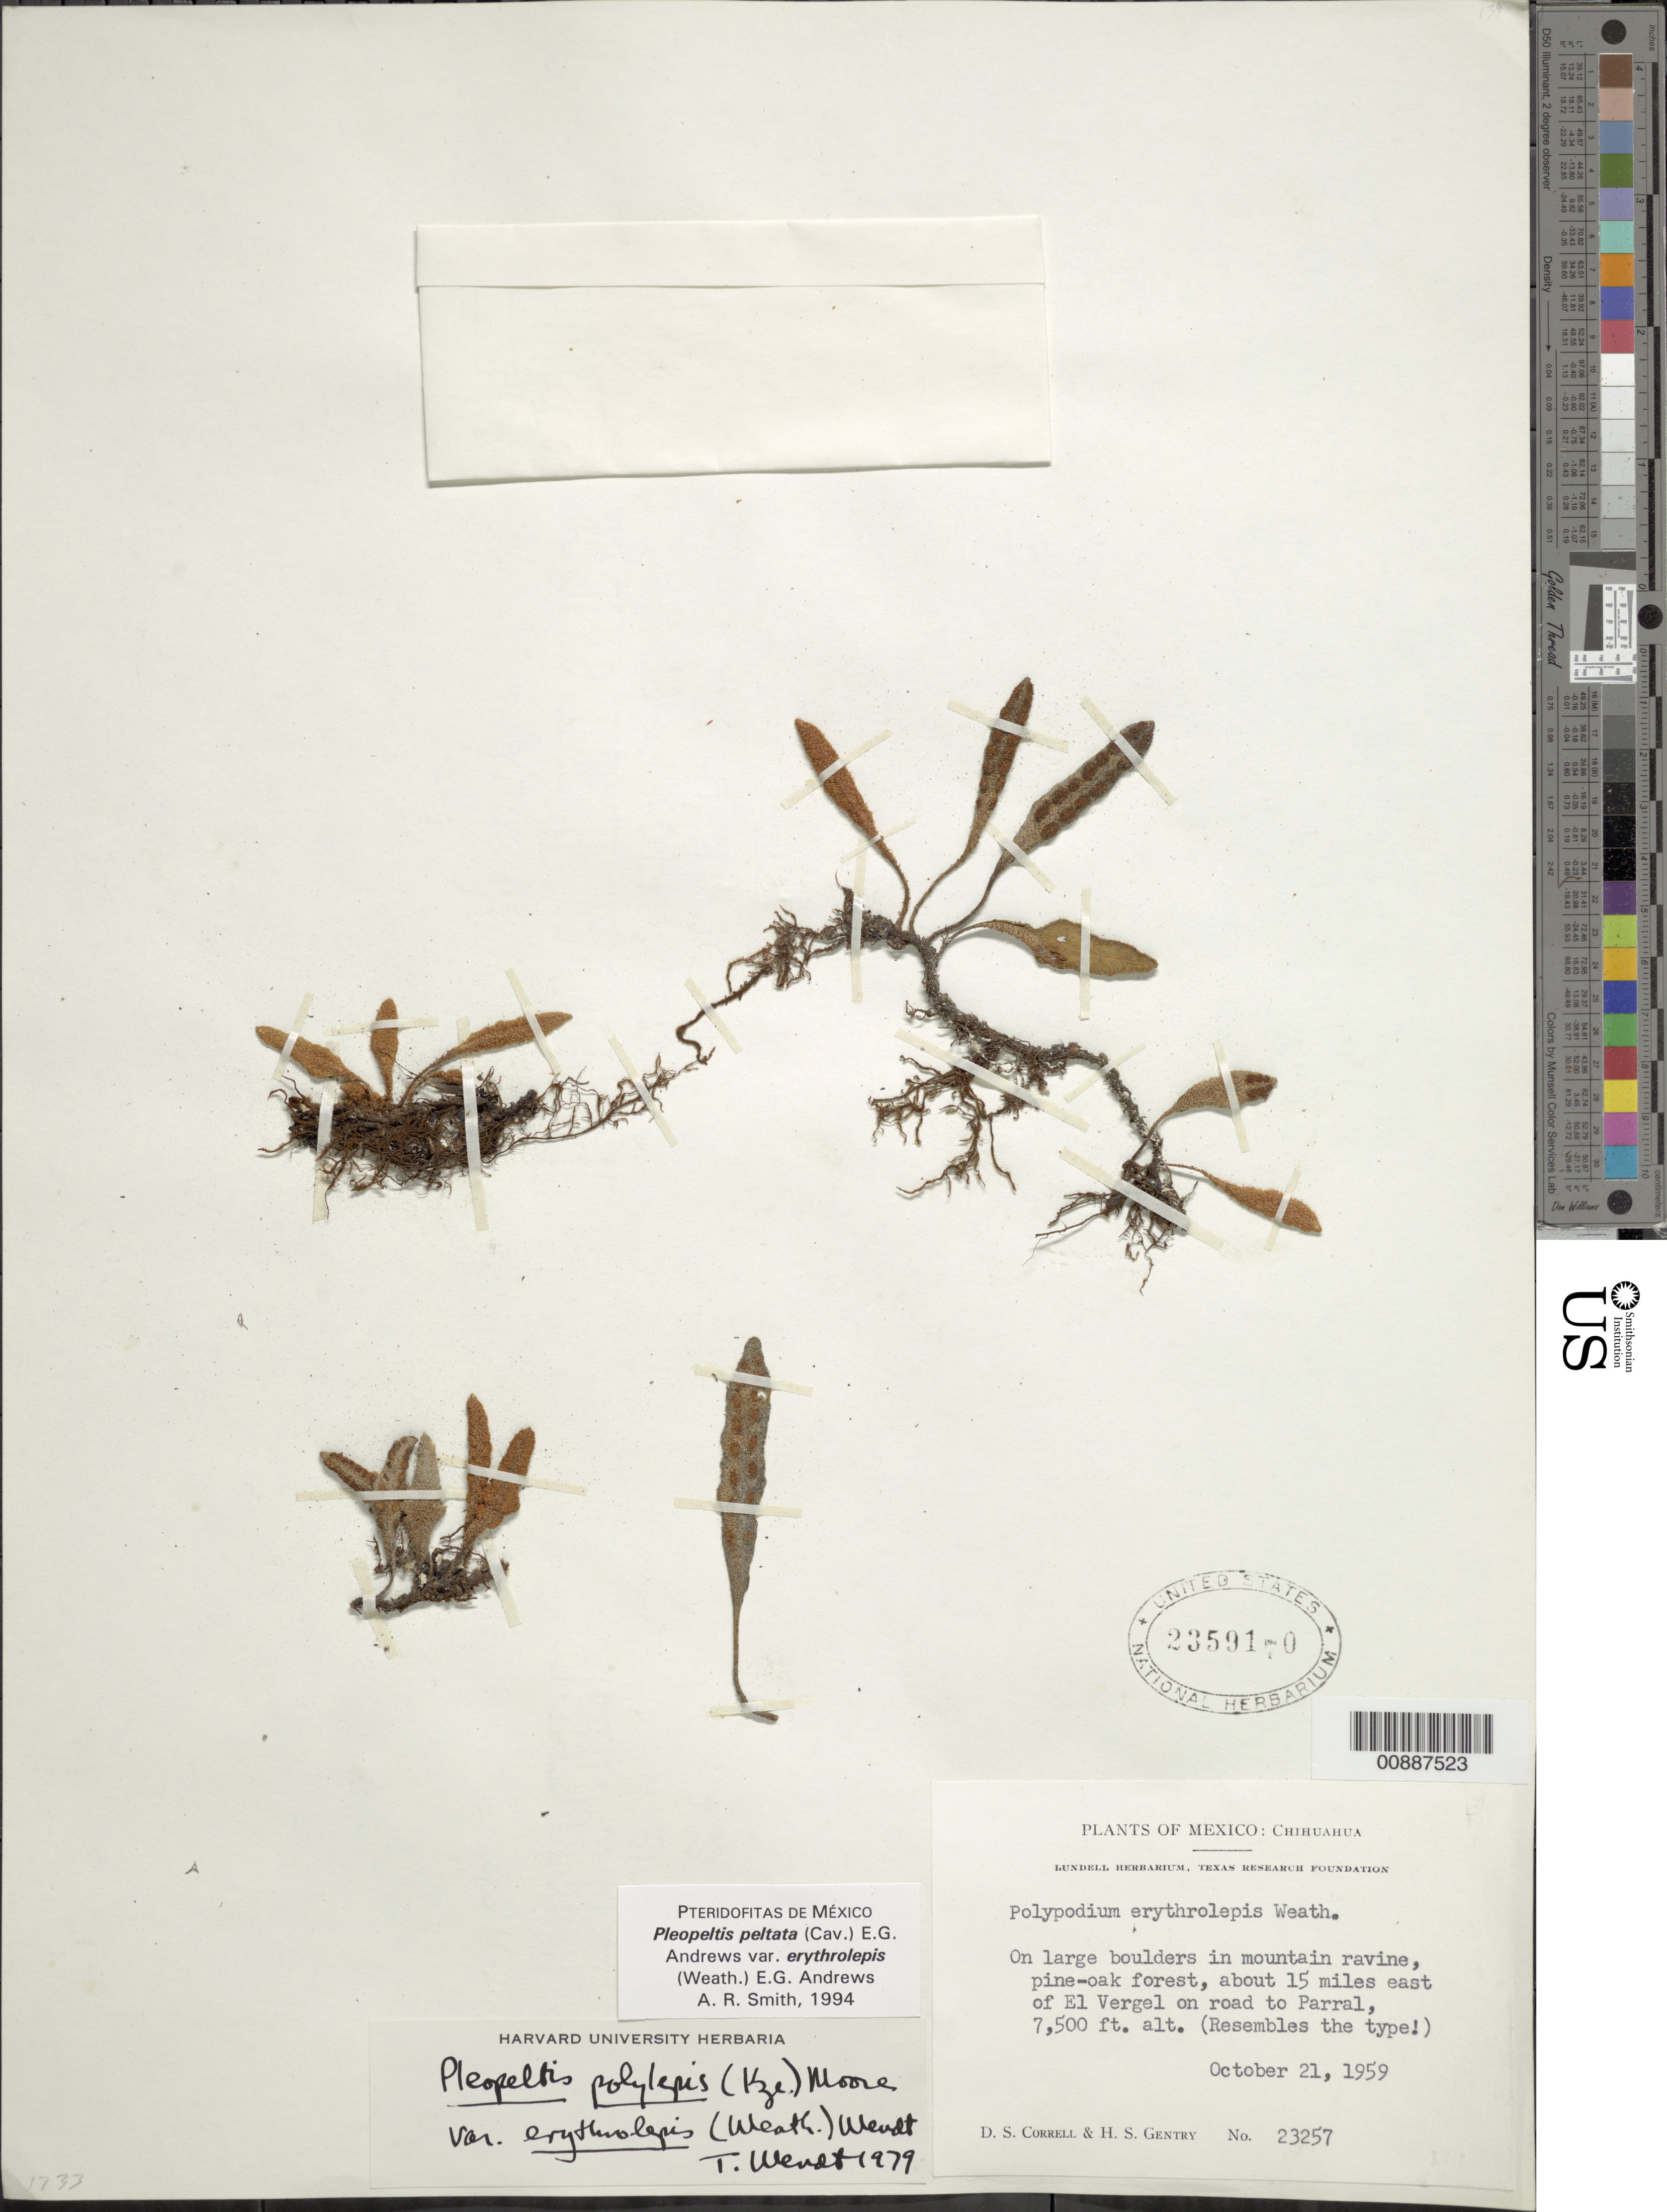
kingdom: Plantae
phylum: Tracheophyta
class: Polypodiopsida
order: Polypodiales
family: Polypodiaceae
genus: Pleopeltis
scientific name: Pleopeltis peltata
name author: Scort.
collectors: D. S. Correll & H. S. Gentry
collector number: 23257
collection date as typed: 21 Oct 1959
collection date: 1959-10-21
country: Mexico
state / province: Chihuahua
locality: About 15 miles east of El Vergel on road to Parral.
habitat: On large boulders in mountain ravine, pine-oak forest.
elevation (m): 2286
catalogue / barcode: US 2359170